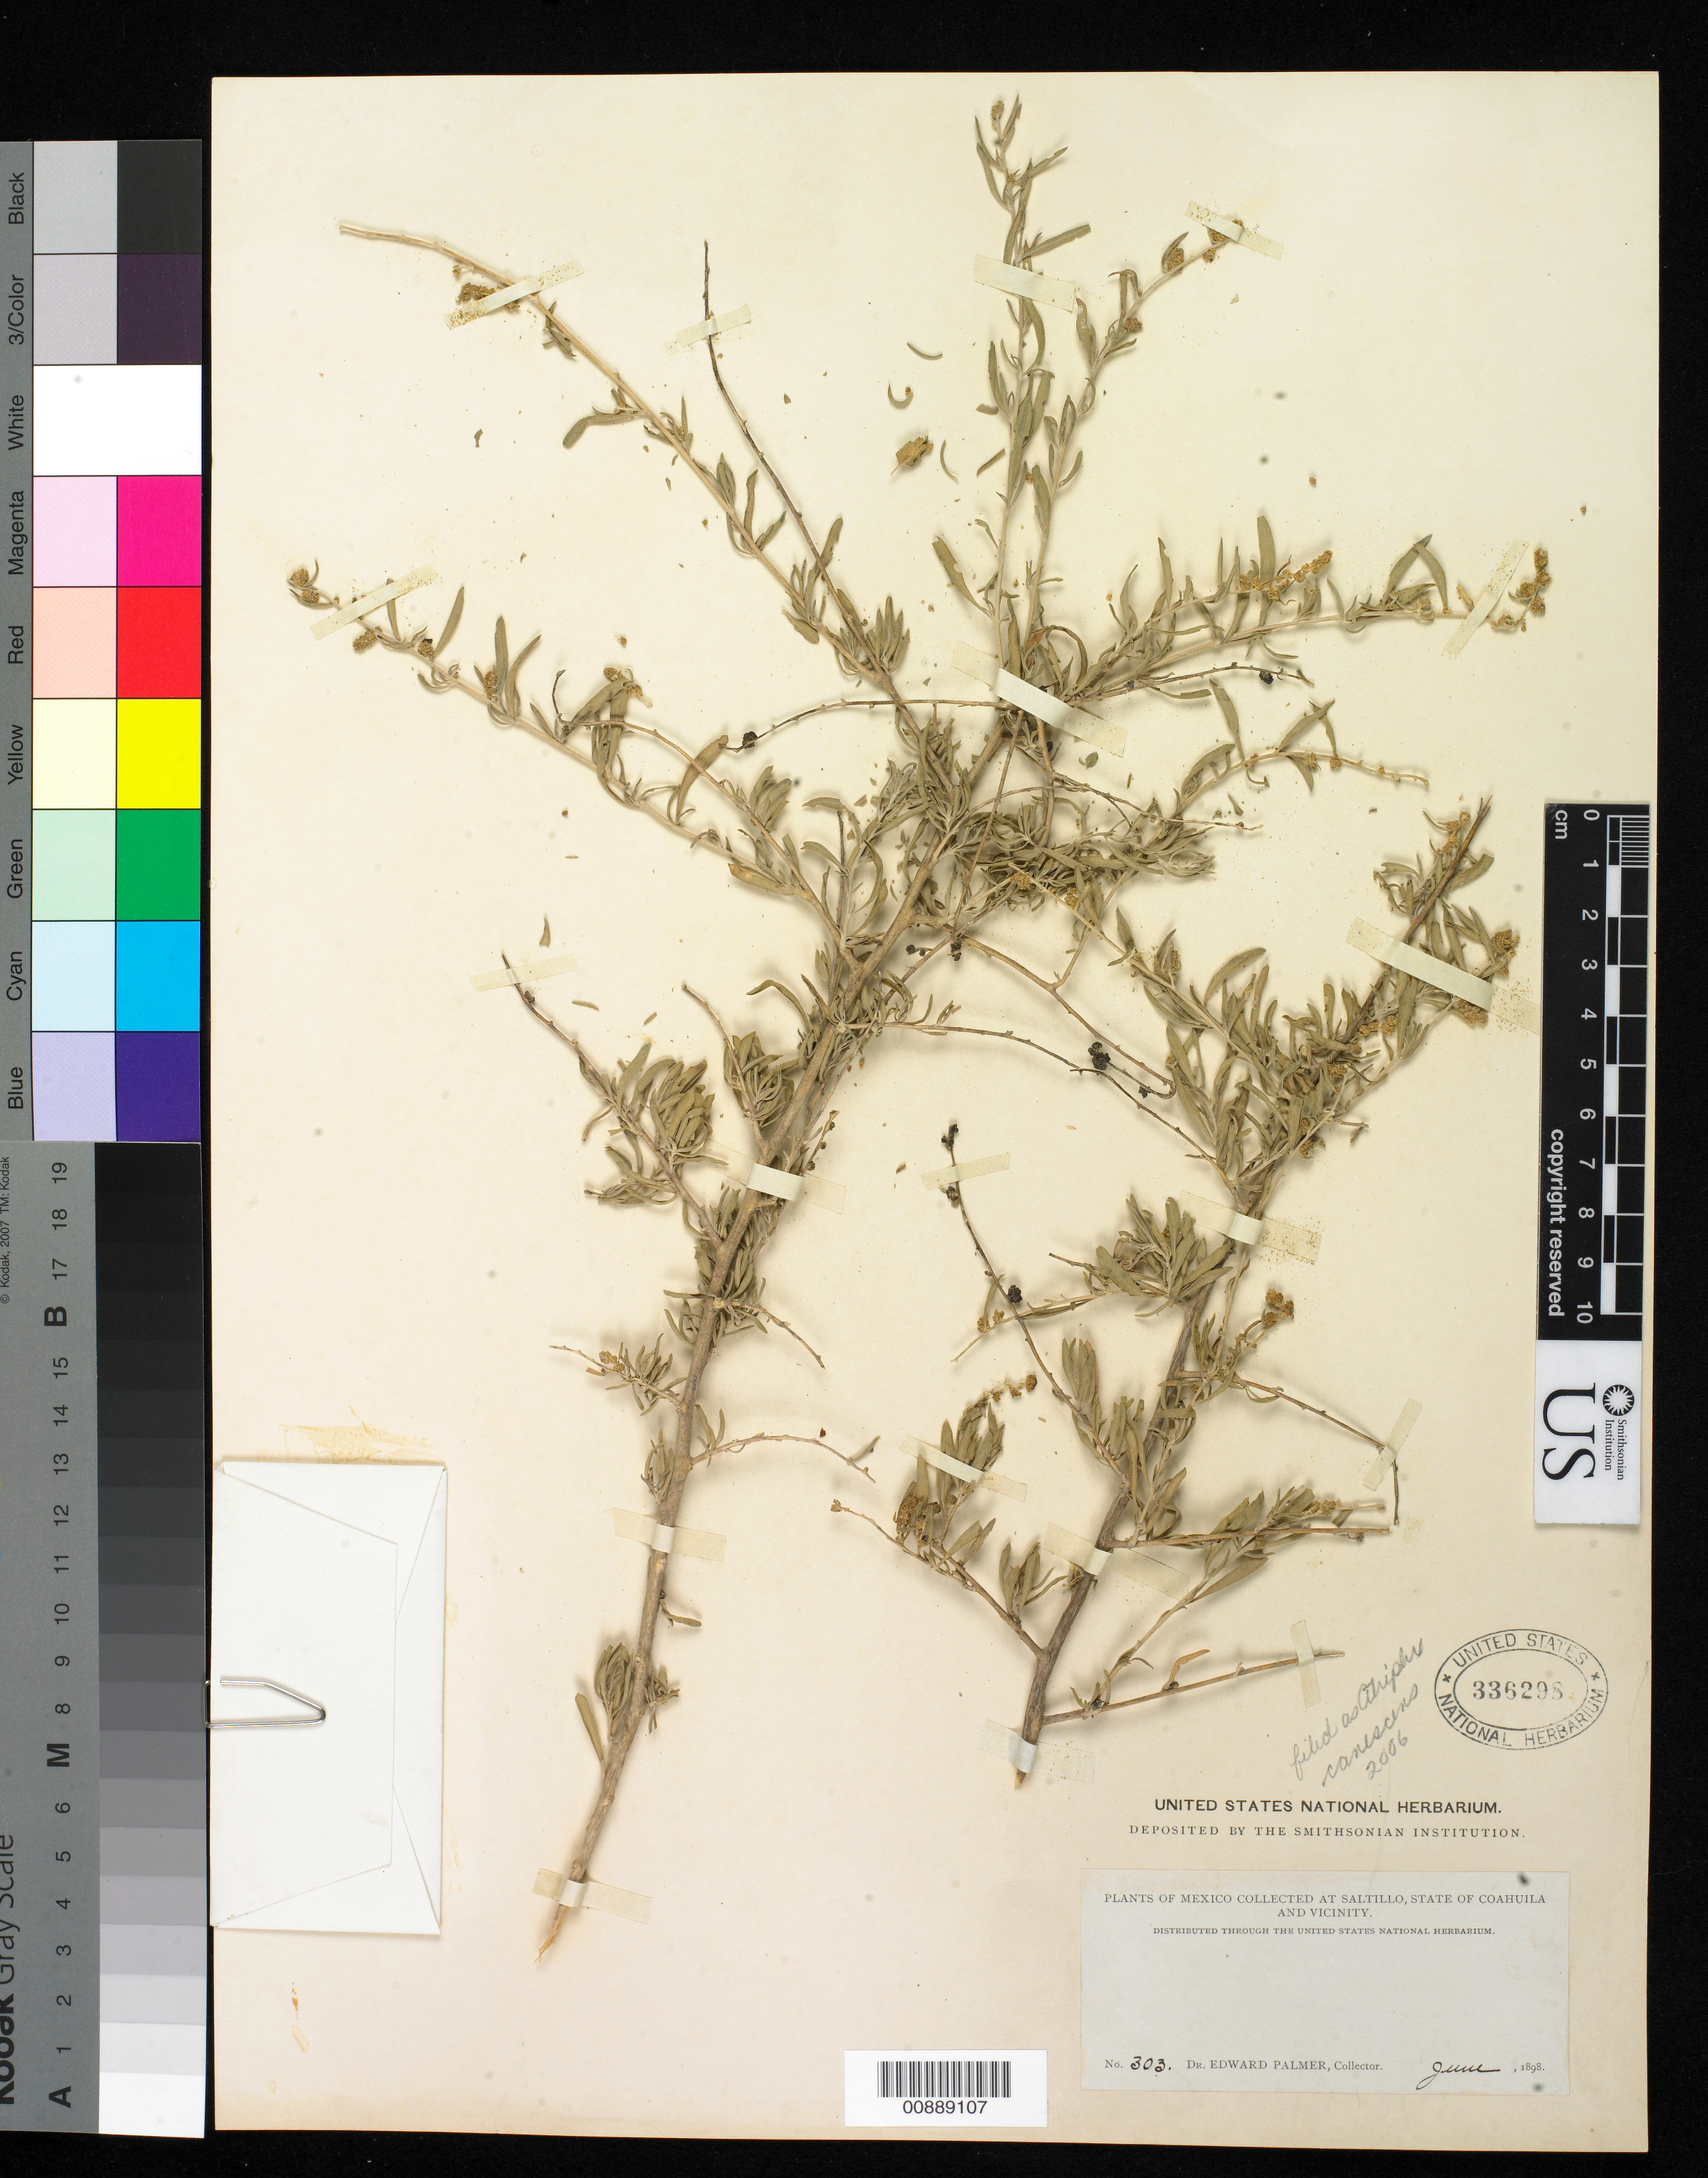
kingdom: Plantae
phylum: Tracheophyta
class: Magnoliopsida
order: Caryophyllales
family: Amaranthaceae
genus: Atriplex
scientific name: Atriplex canescens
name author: (Pursh) Nutt.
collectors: E. Palmer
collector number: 303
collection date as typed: Jun 1898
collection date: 1898-06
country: Mexico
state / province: Coahuila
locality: Saltillo, Coahuila and vicinity.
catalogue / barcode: US 336298